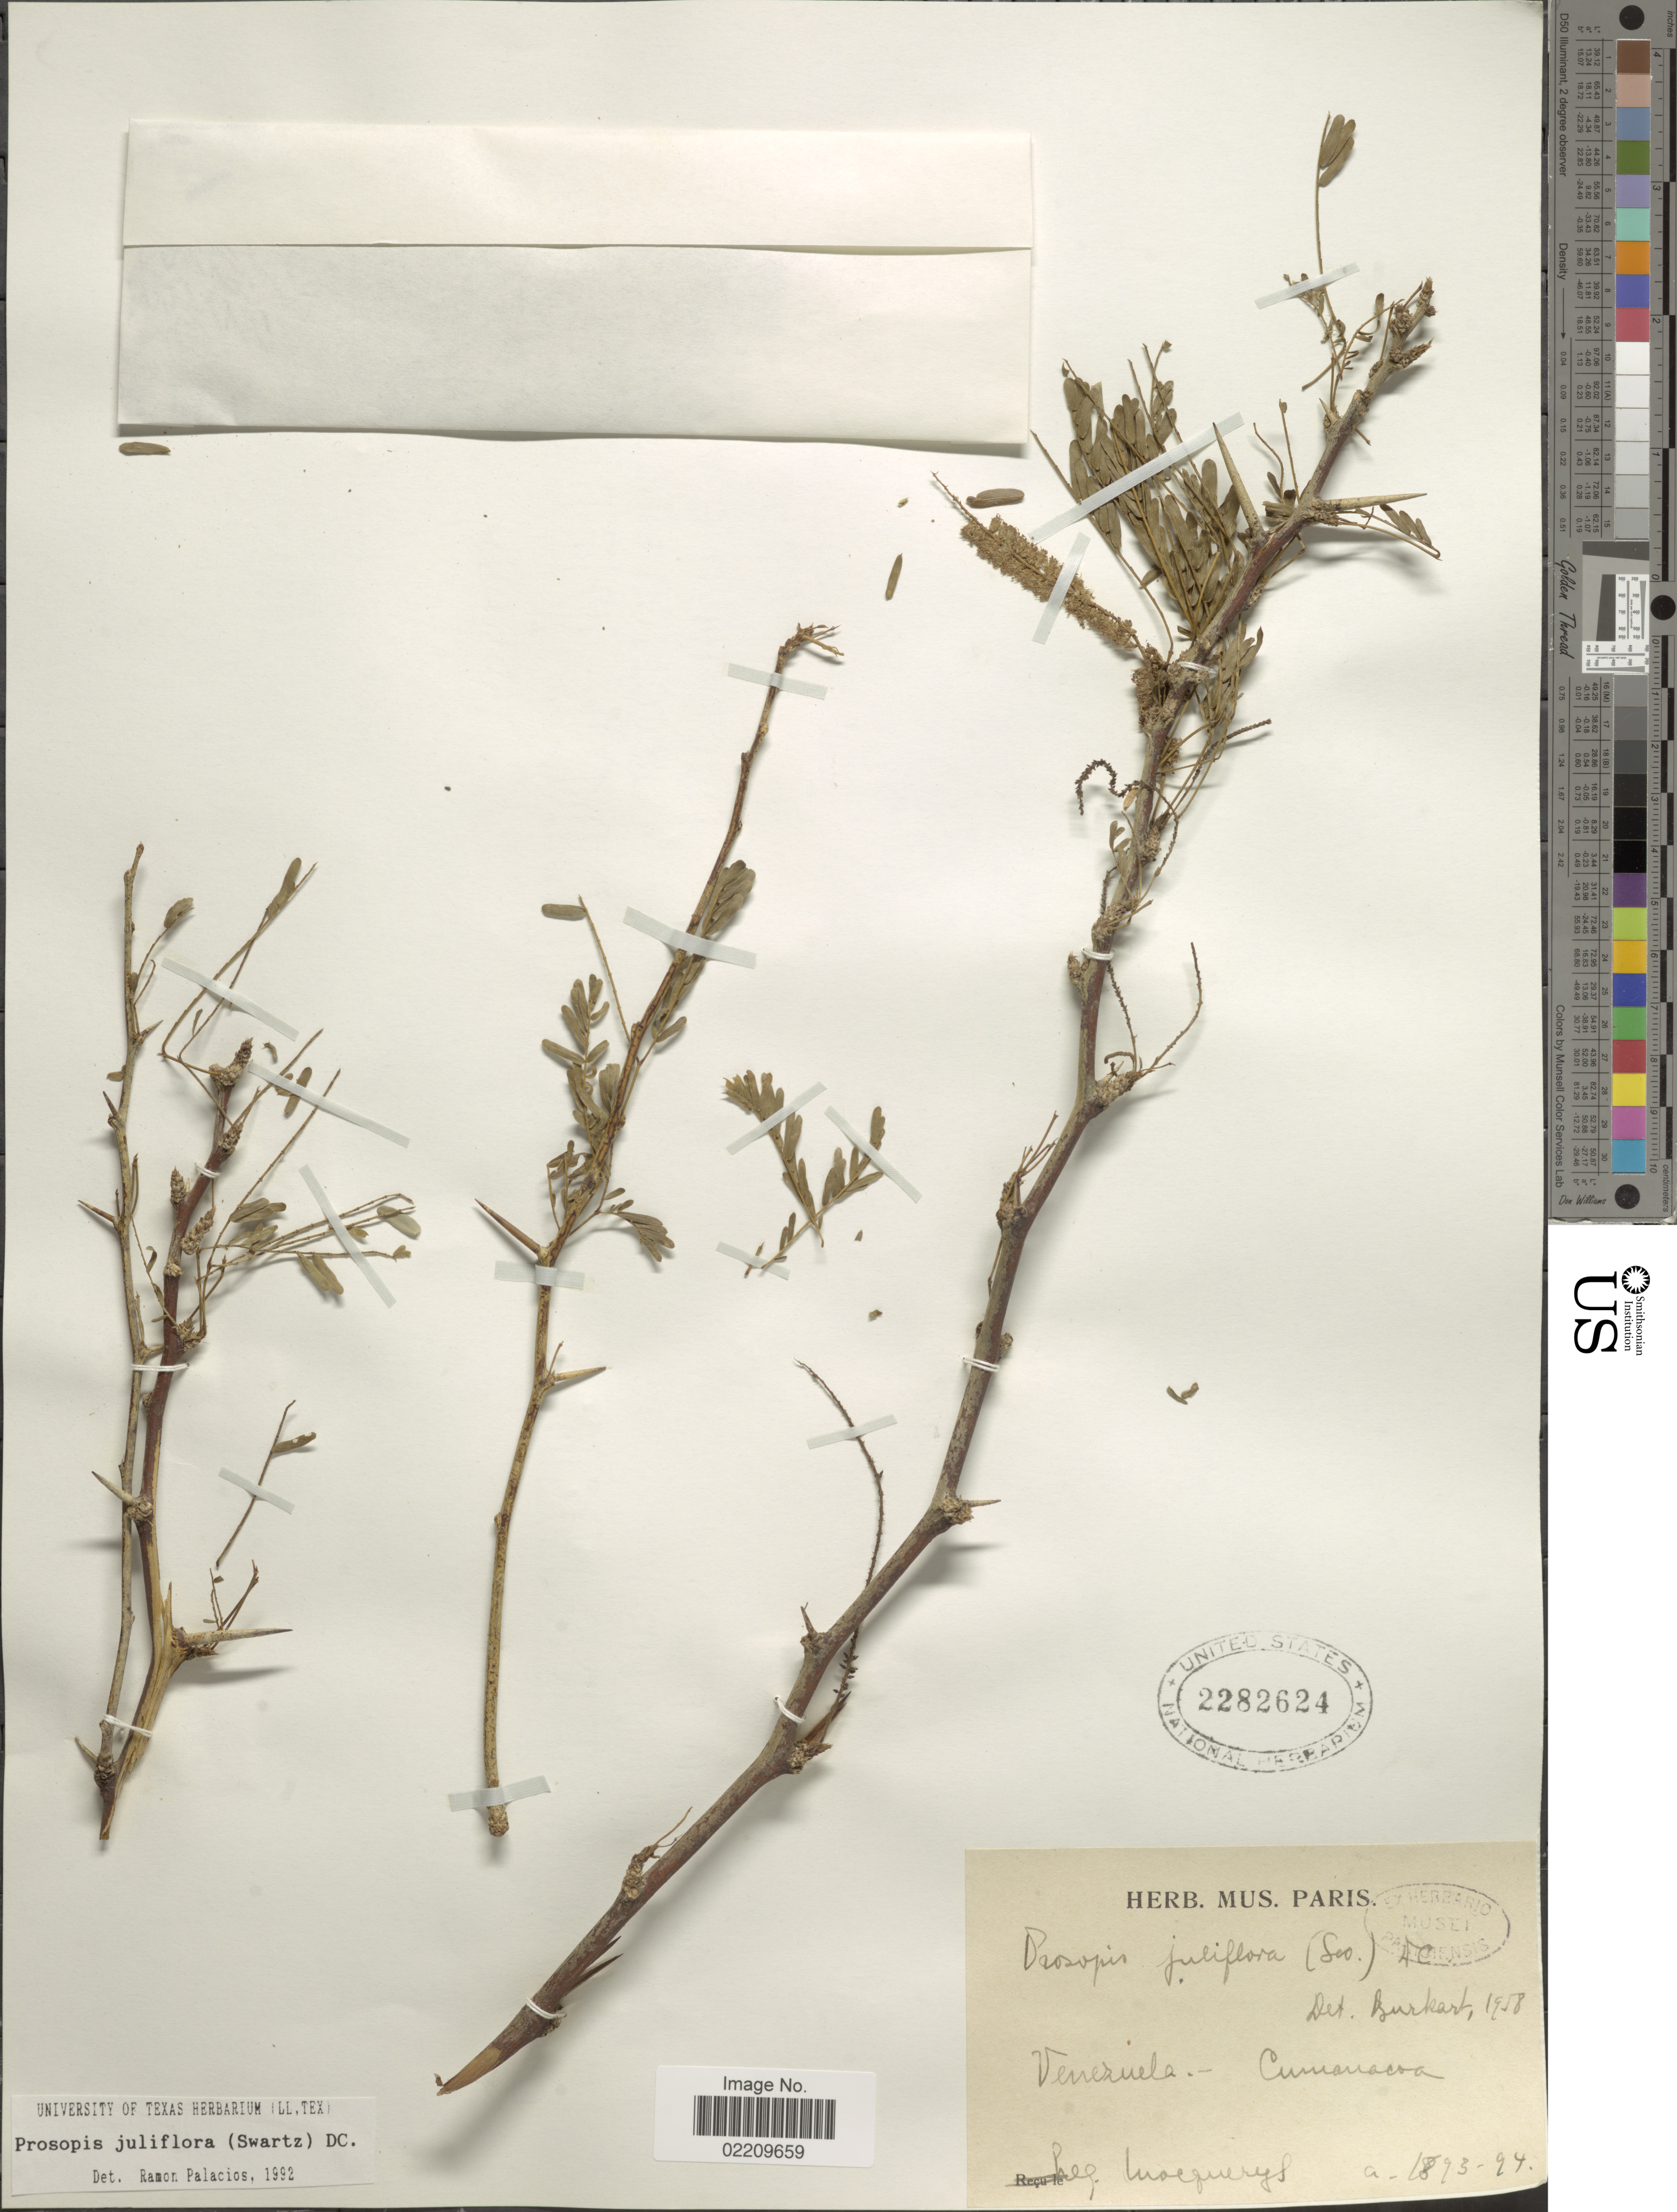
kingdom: Plantae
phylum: Tracheophyta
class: Magnoliopsida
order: Fabales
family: Fabaceae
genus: Neltuma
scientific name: Neltuma juliflora var. juliflora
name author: (Sw.) Raf.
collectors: A. Mocquerys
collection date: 1893/1894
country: Venezuela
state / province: Sucre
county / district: Montes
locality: Cumanacoa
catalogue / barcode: US 2282624